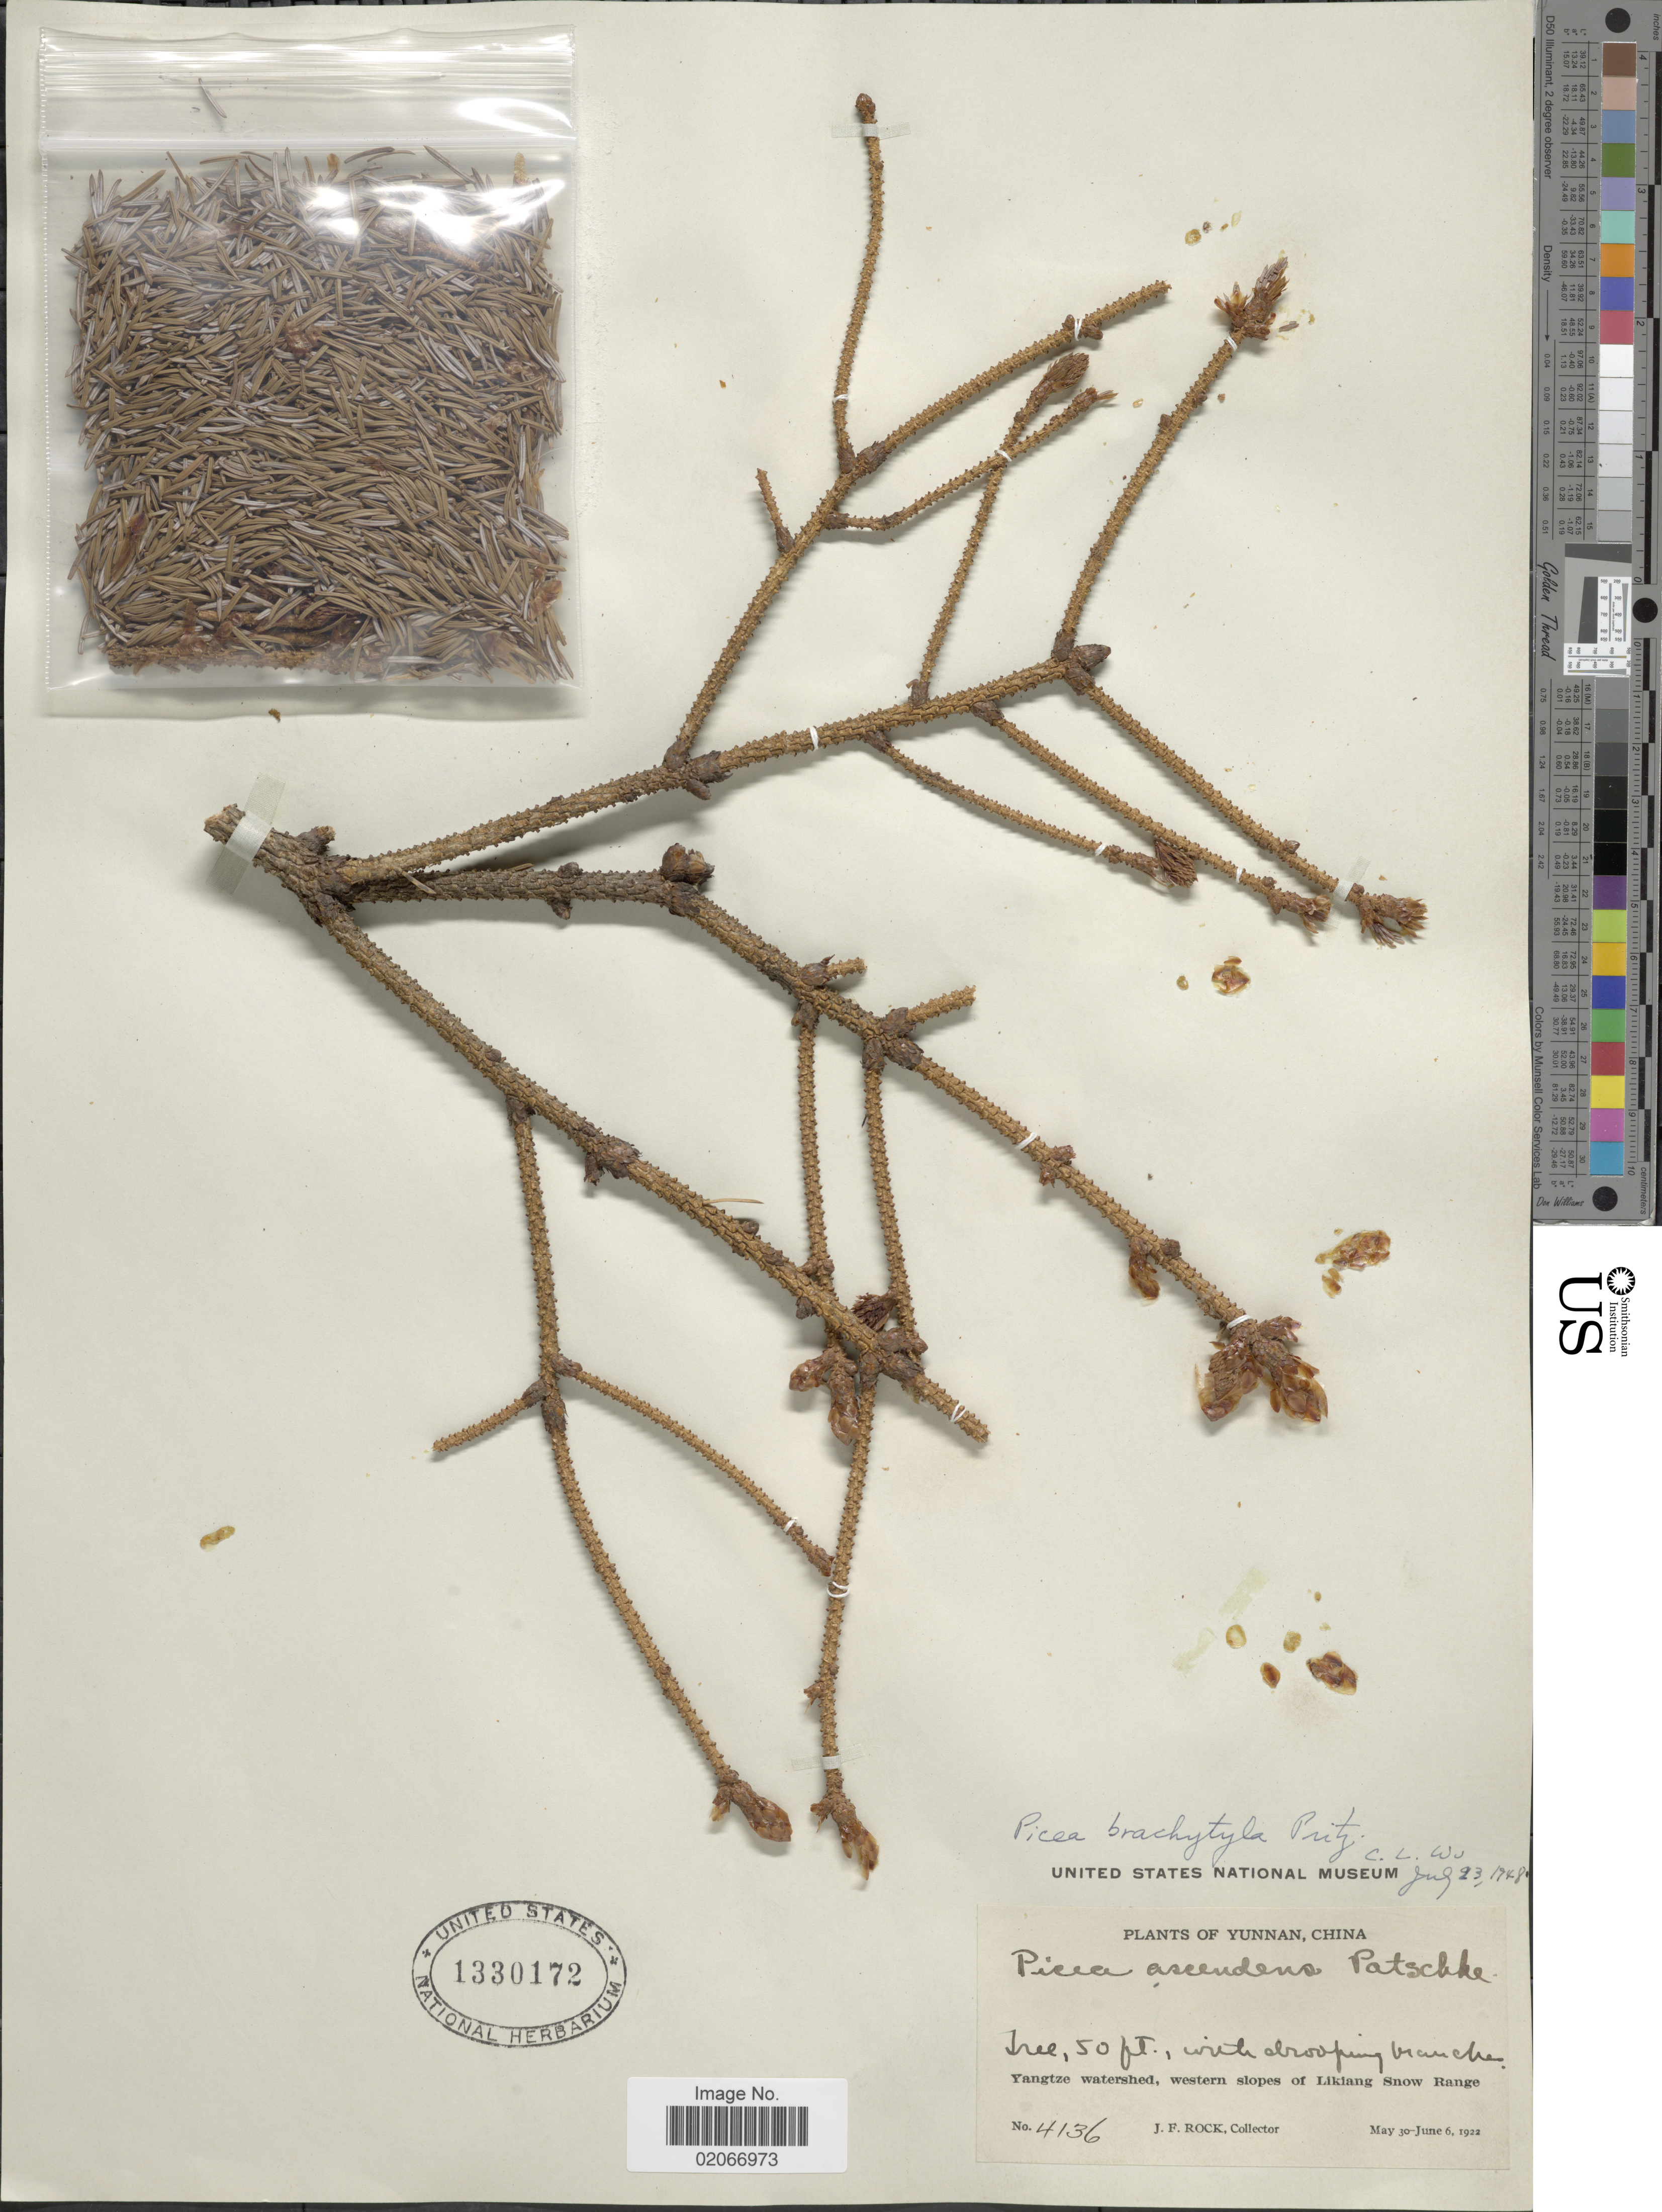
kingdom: Plantae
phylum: Tracheophyta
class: Pinopsida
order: Pinales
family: Pinaceae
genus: Picea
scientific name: Picea brachytyla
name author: (Franch.) E. Pritz.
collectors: J. Rock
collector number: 4136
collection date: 1922-05-30/1922-06-06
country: China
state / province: Yunnan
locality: Yangtze watershed, western slopes of Likiang Snow Range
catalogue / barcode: US 1330172